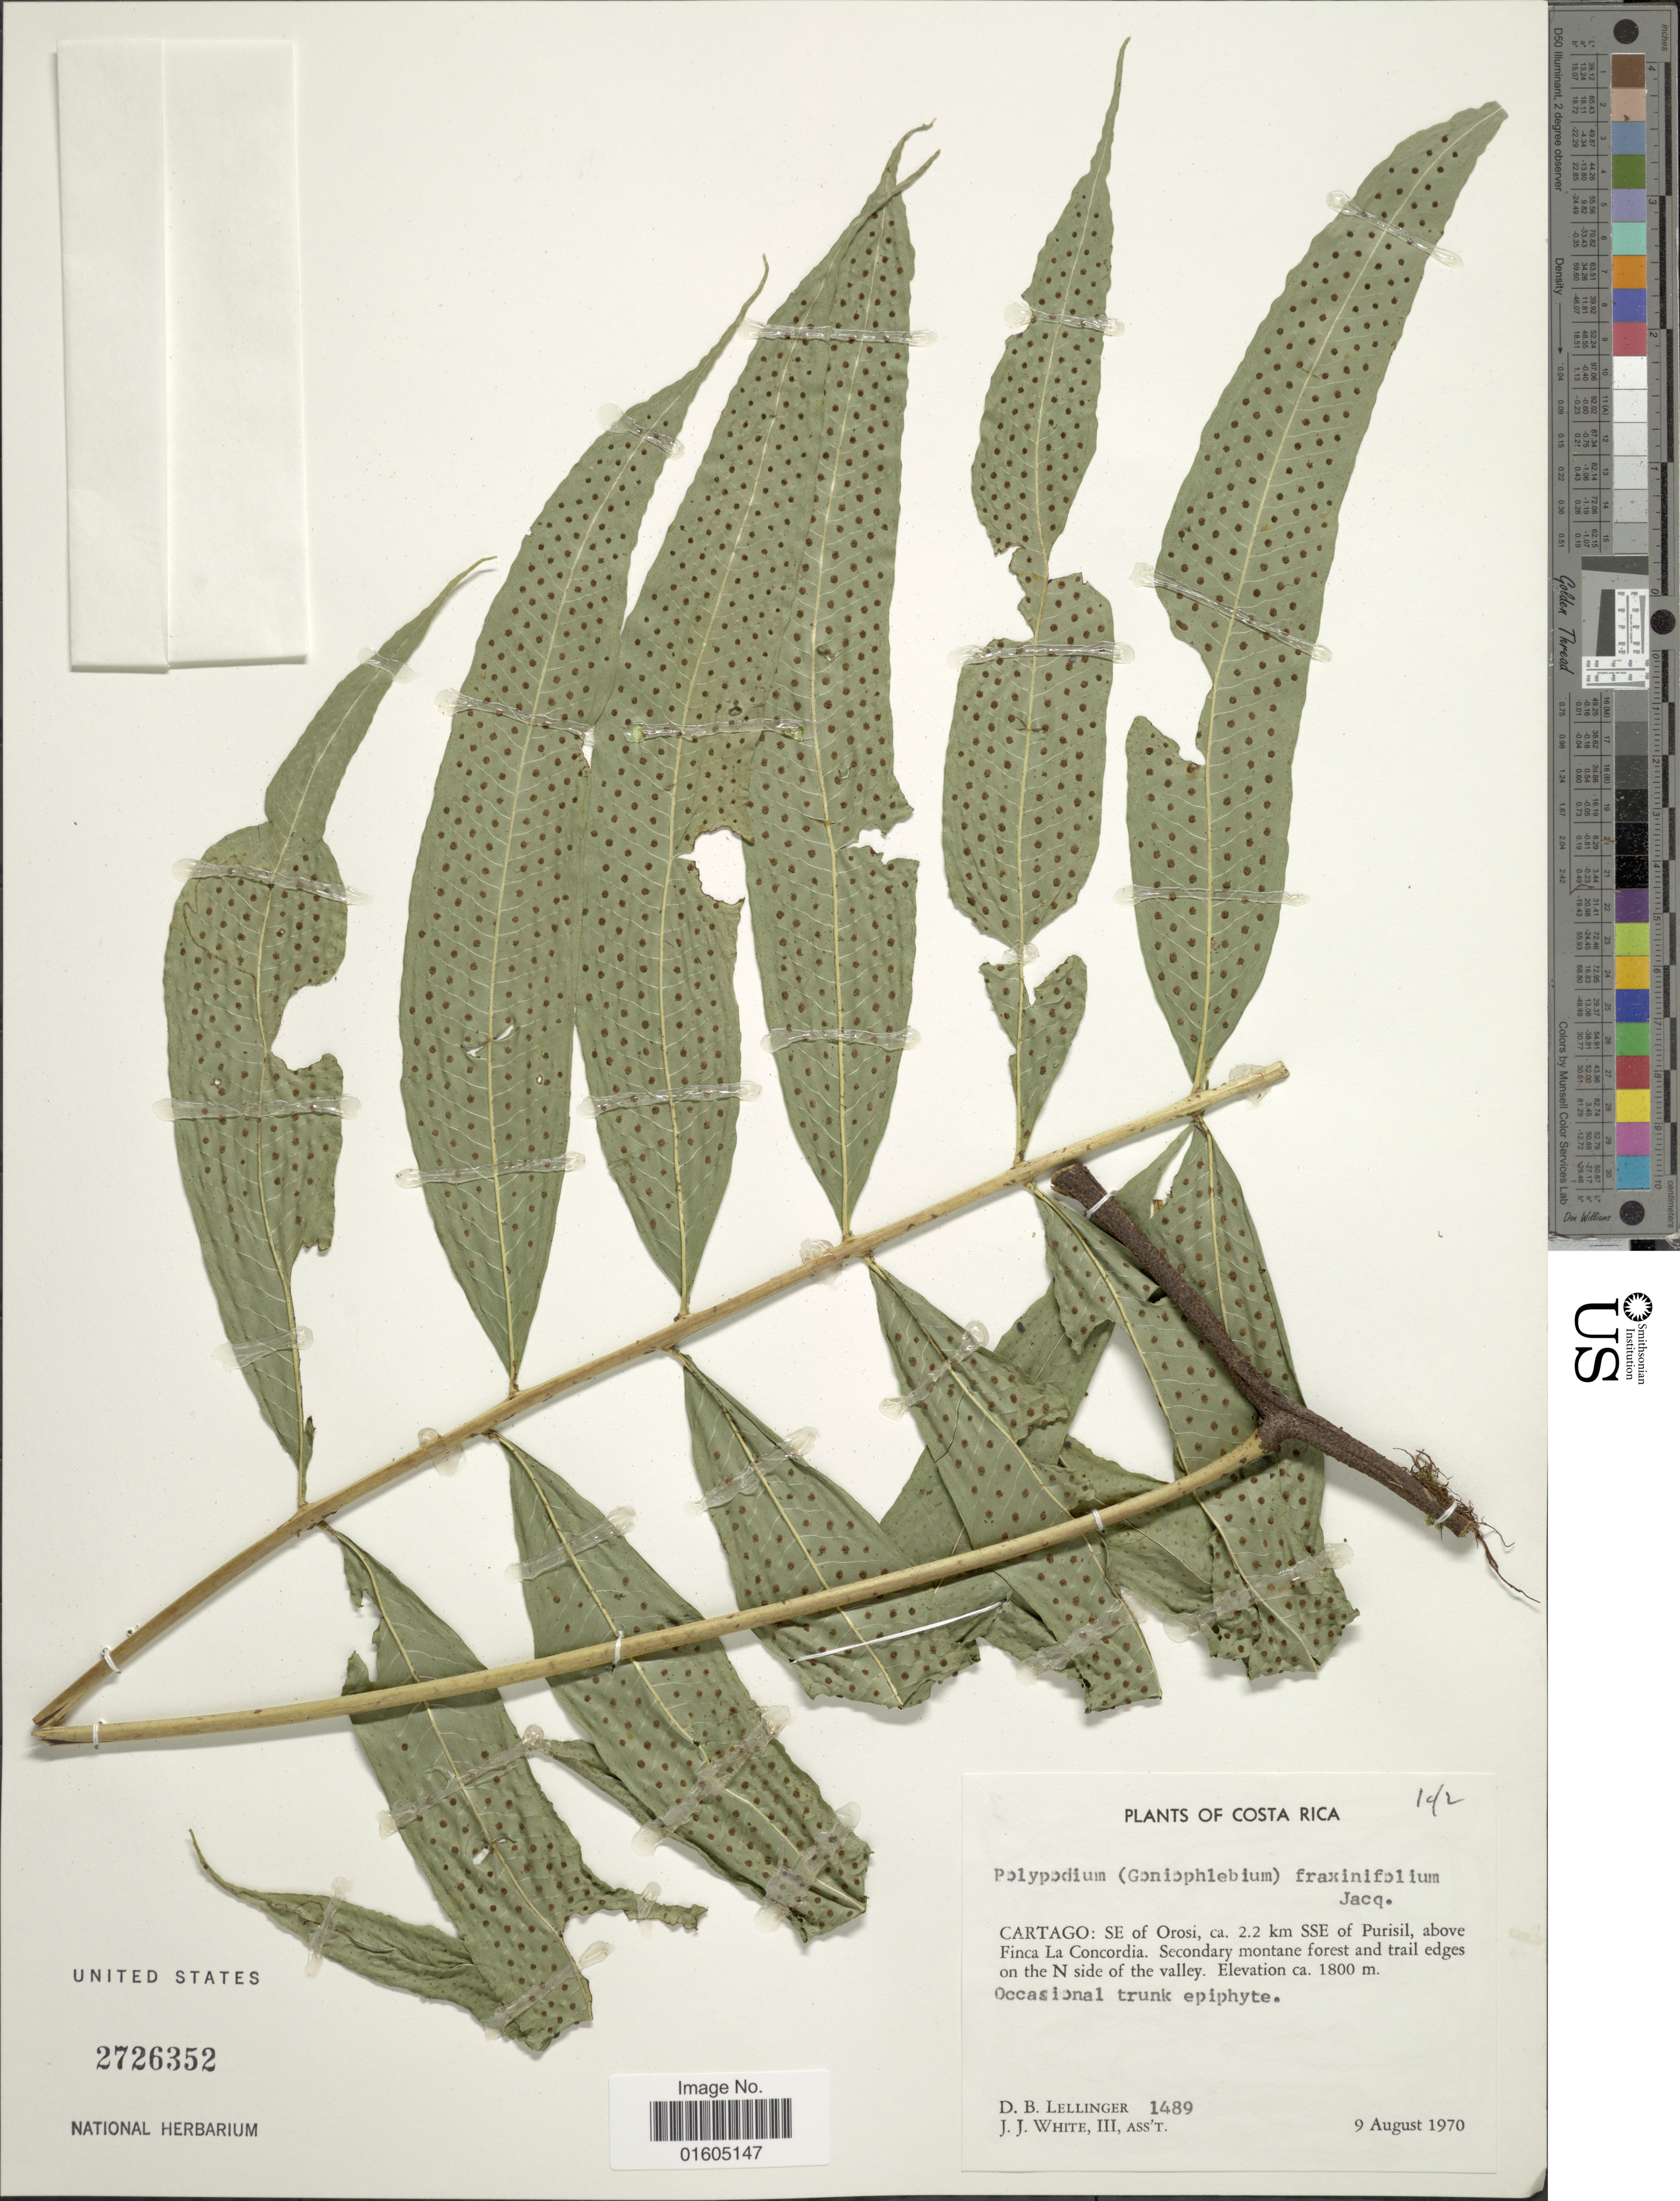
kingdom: Plantae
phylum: Tracheophyta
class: Polypodiopsida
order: Polypodiales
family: Polypodiaceae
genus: Serpocaulon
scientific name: Serpocaulon fraxinifolium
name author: (Jacq.) A.R. Sm.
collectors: D. B. Lellinger & J. J. White III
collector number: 1489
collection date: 1970-08-09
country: Costa Rica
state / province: Cartago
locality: Costa Rica. Cartago: SE of Orosi, ca. 2.2 km SSE of Purisil, above Finca La Concordia. Secondary montane forest and trail edges on the N side of the valley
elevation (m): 1800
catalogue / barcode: US 2726352